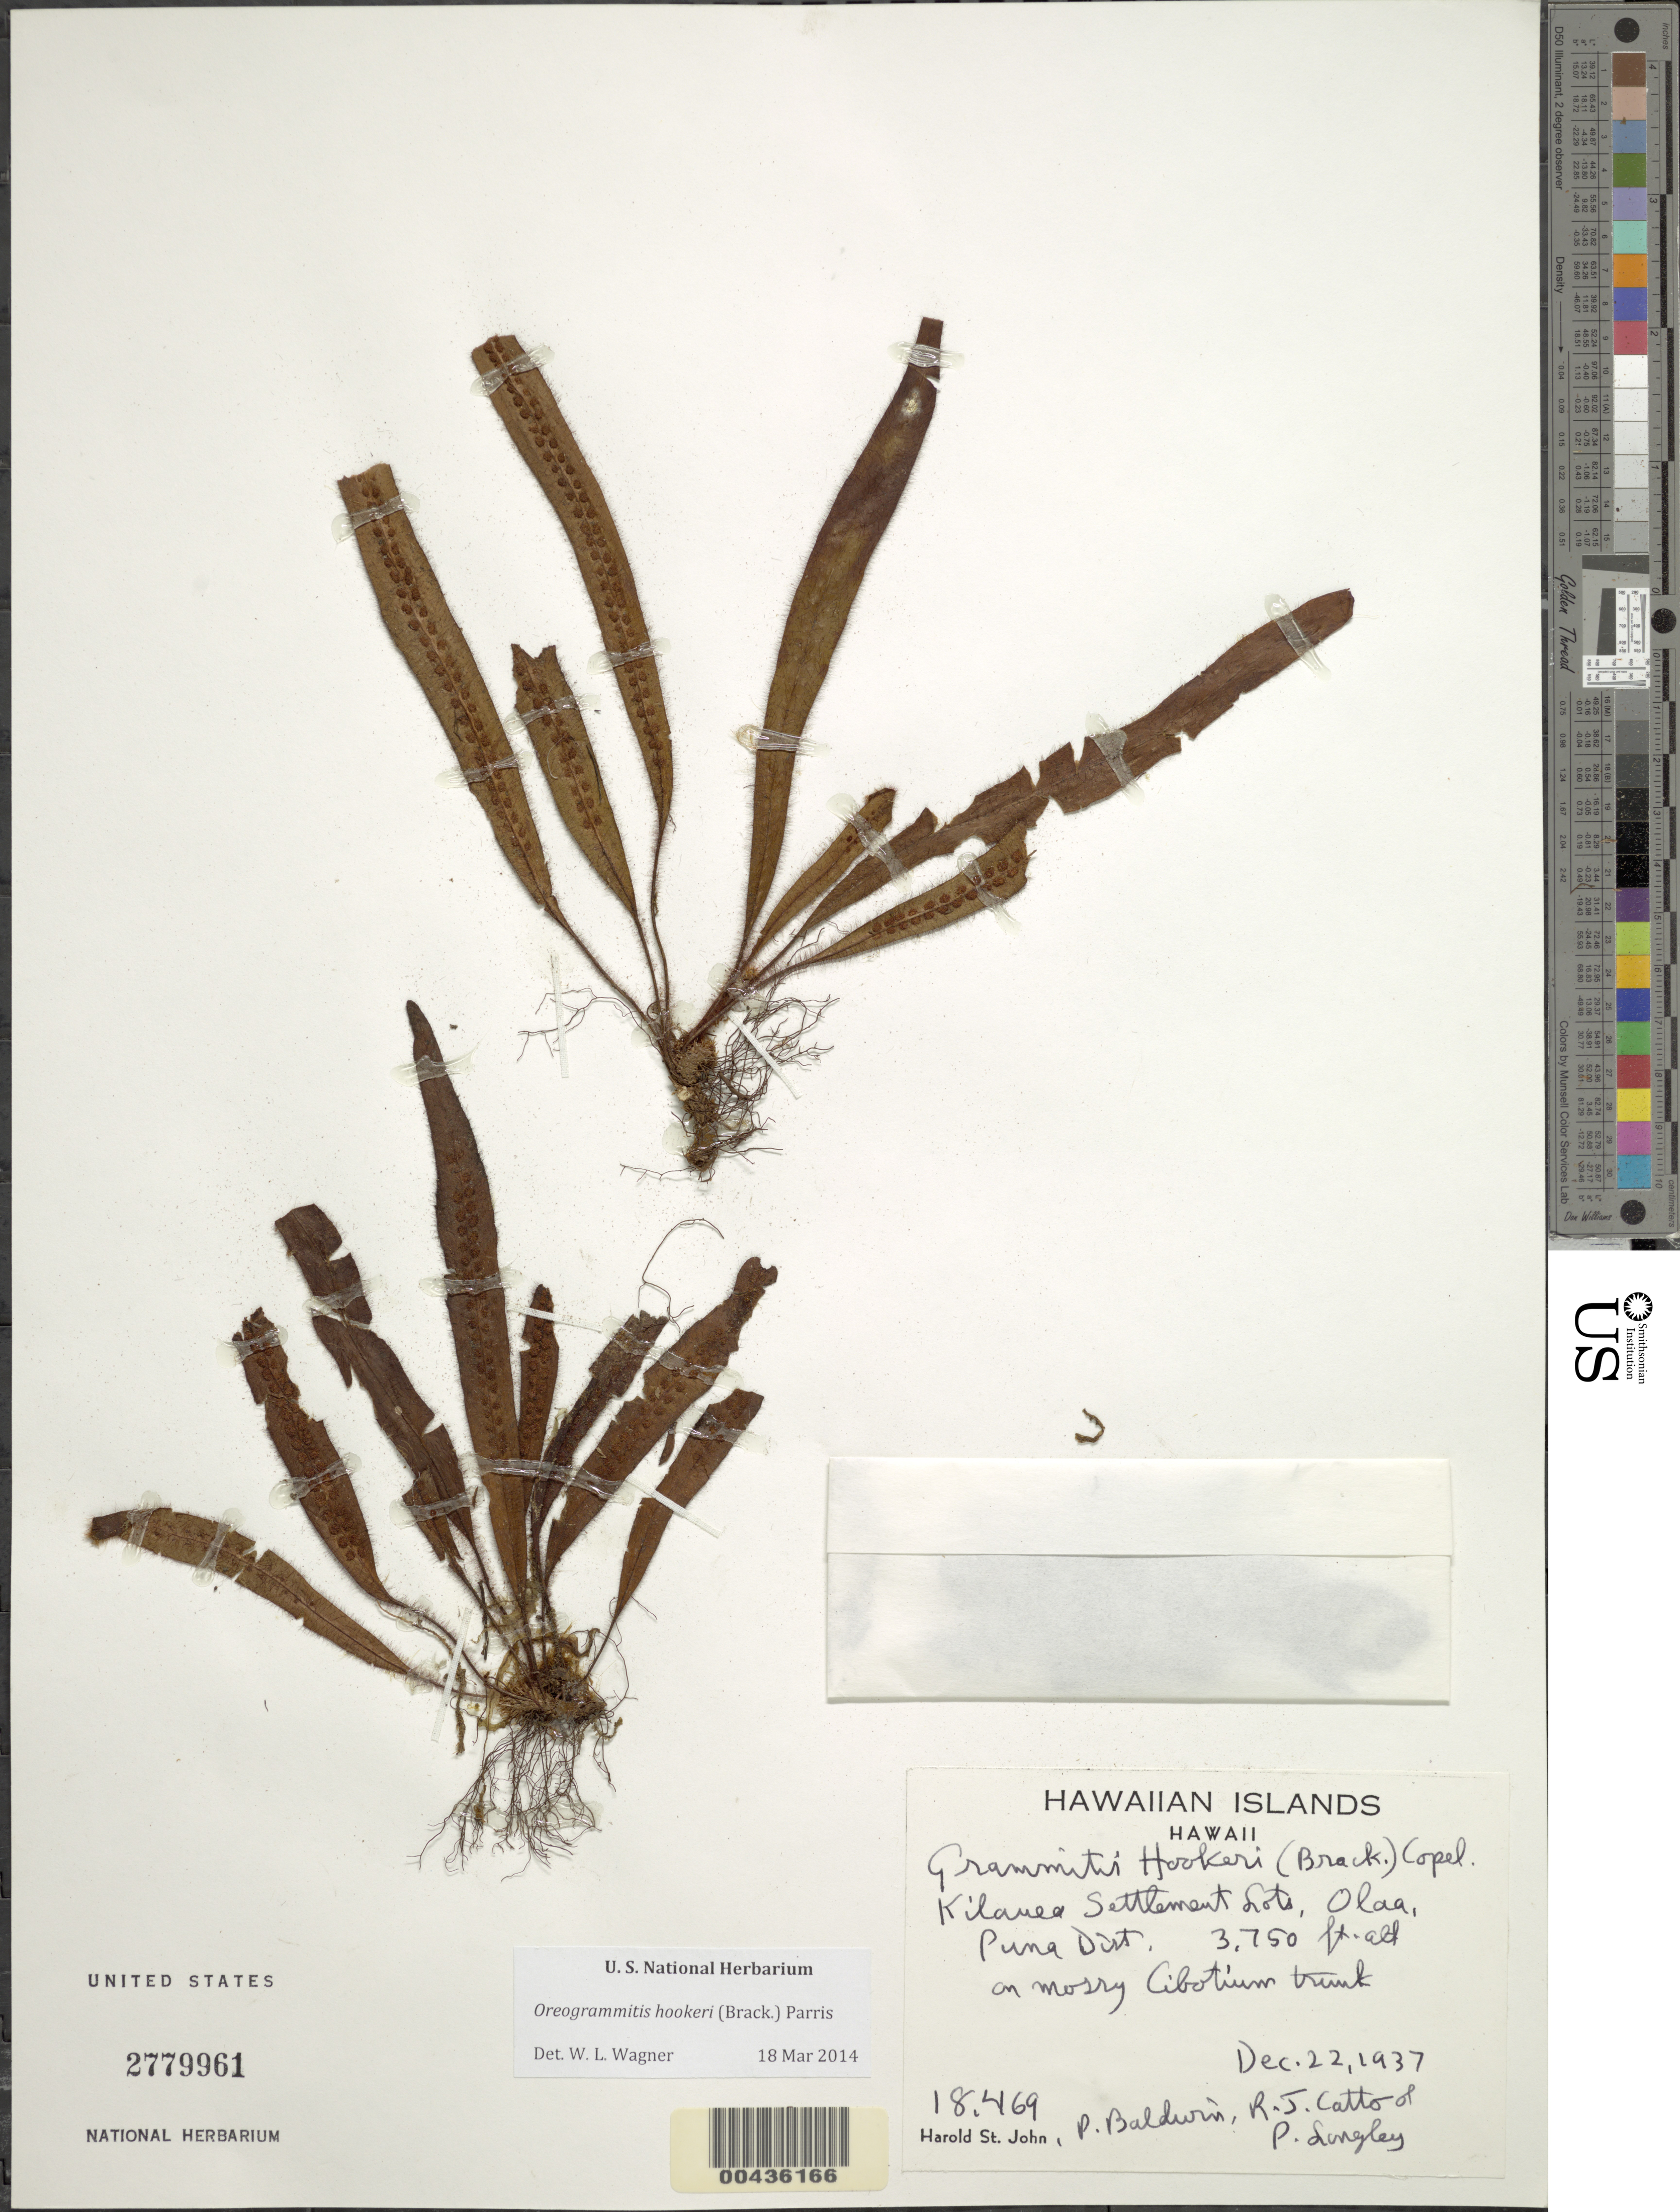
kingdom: Plantae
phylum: Tracheophyta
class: Polypodiopsida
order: Polypodiales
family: Polypodiaceae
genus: Oreogrammitis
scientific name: Oreogrammitis hookeri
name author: (Brack.) Parris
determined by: Wagner, W. L., (BOT), Smithsonian Institution - National Museum of Natural History (UNITED STATES)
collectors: H. St. John, P. Baldwin, R. Catto & P. Langley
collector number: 18469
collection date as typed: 22 Dec 1937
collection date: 1937-12-22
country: United States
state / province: Hawaii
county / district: Hawaii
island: Hawaii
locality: Kilauea Settlement Lots, Olaa, Puna Dist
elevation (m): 1143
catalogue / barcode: US 2779961